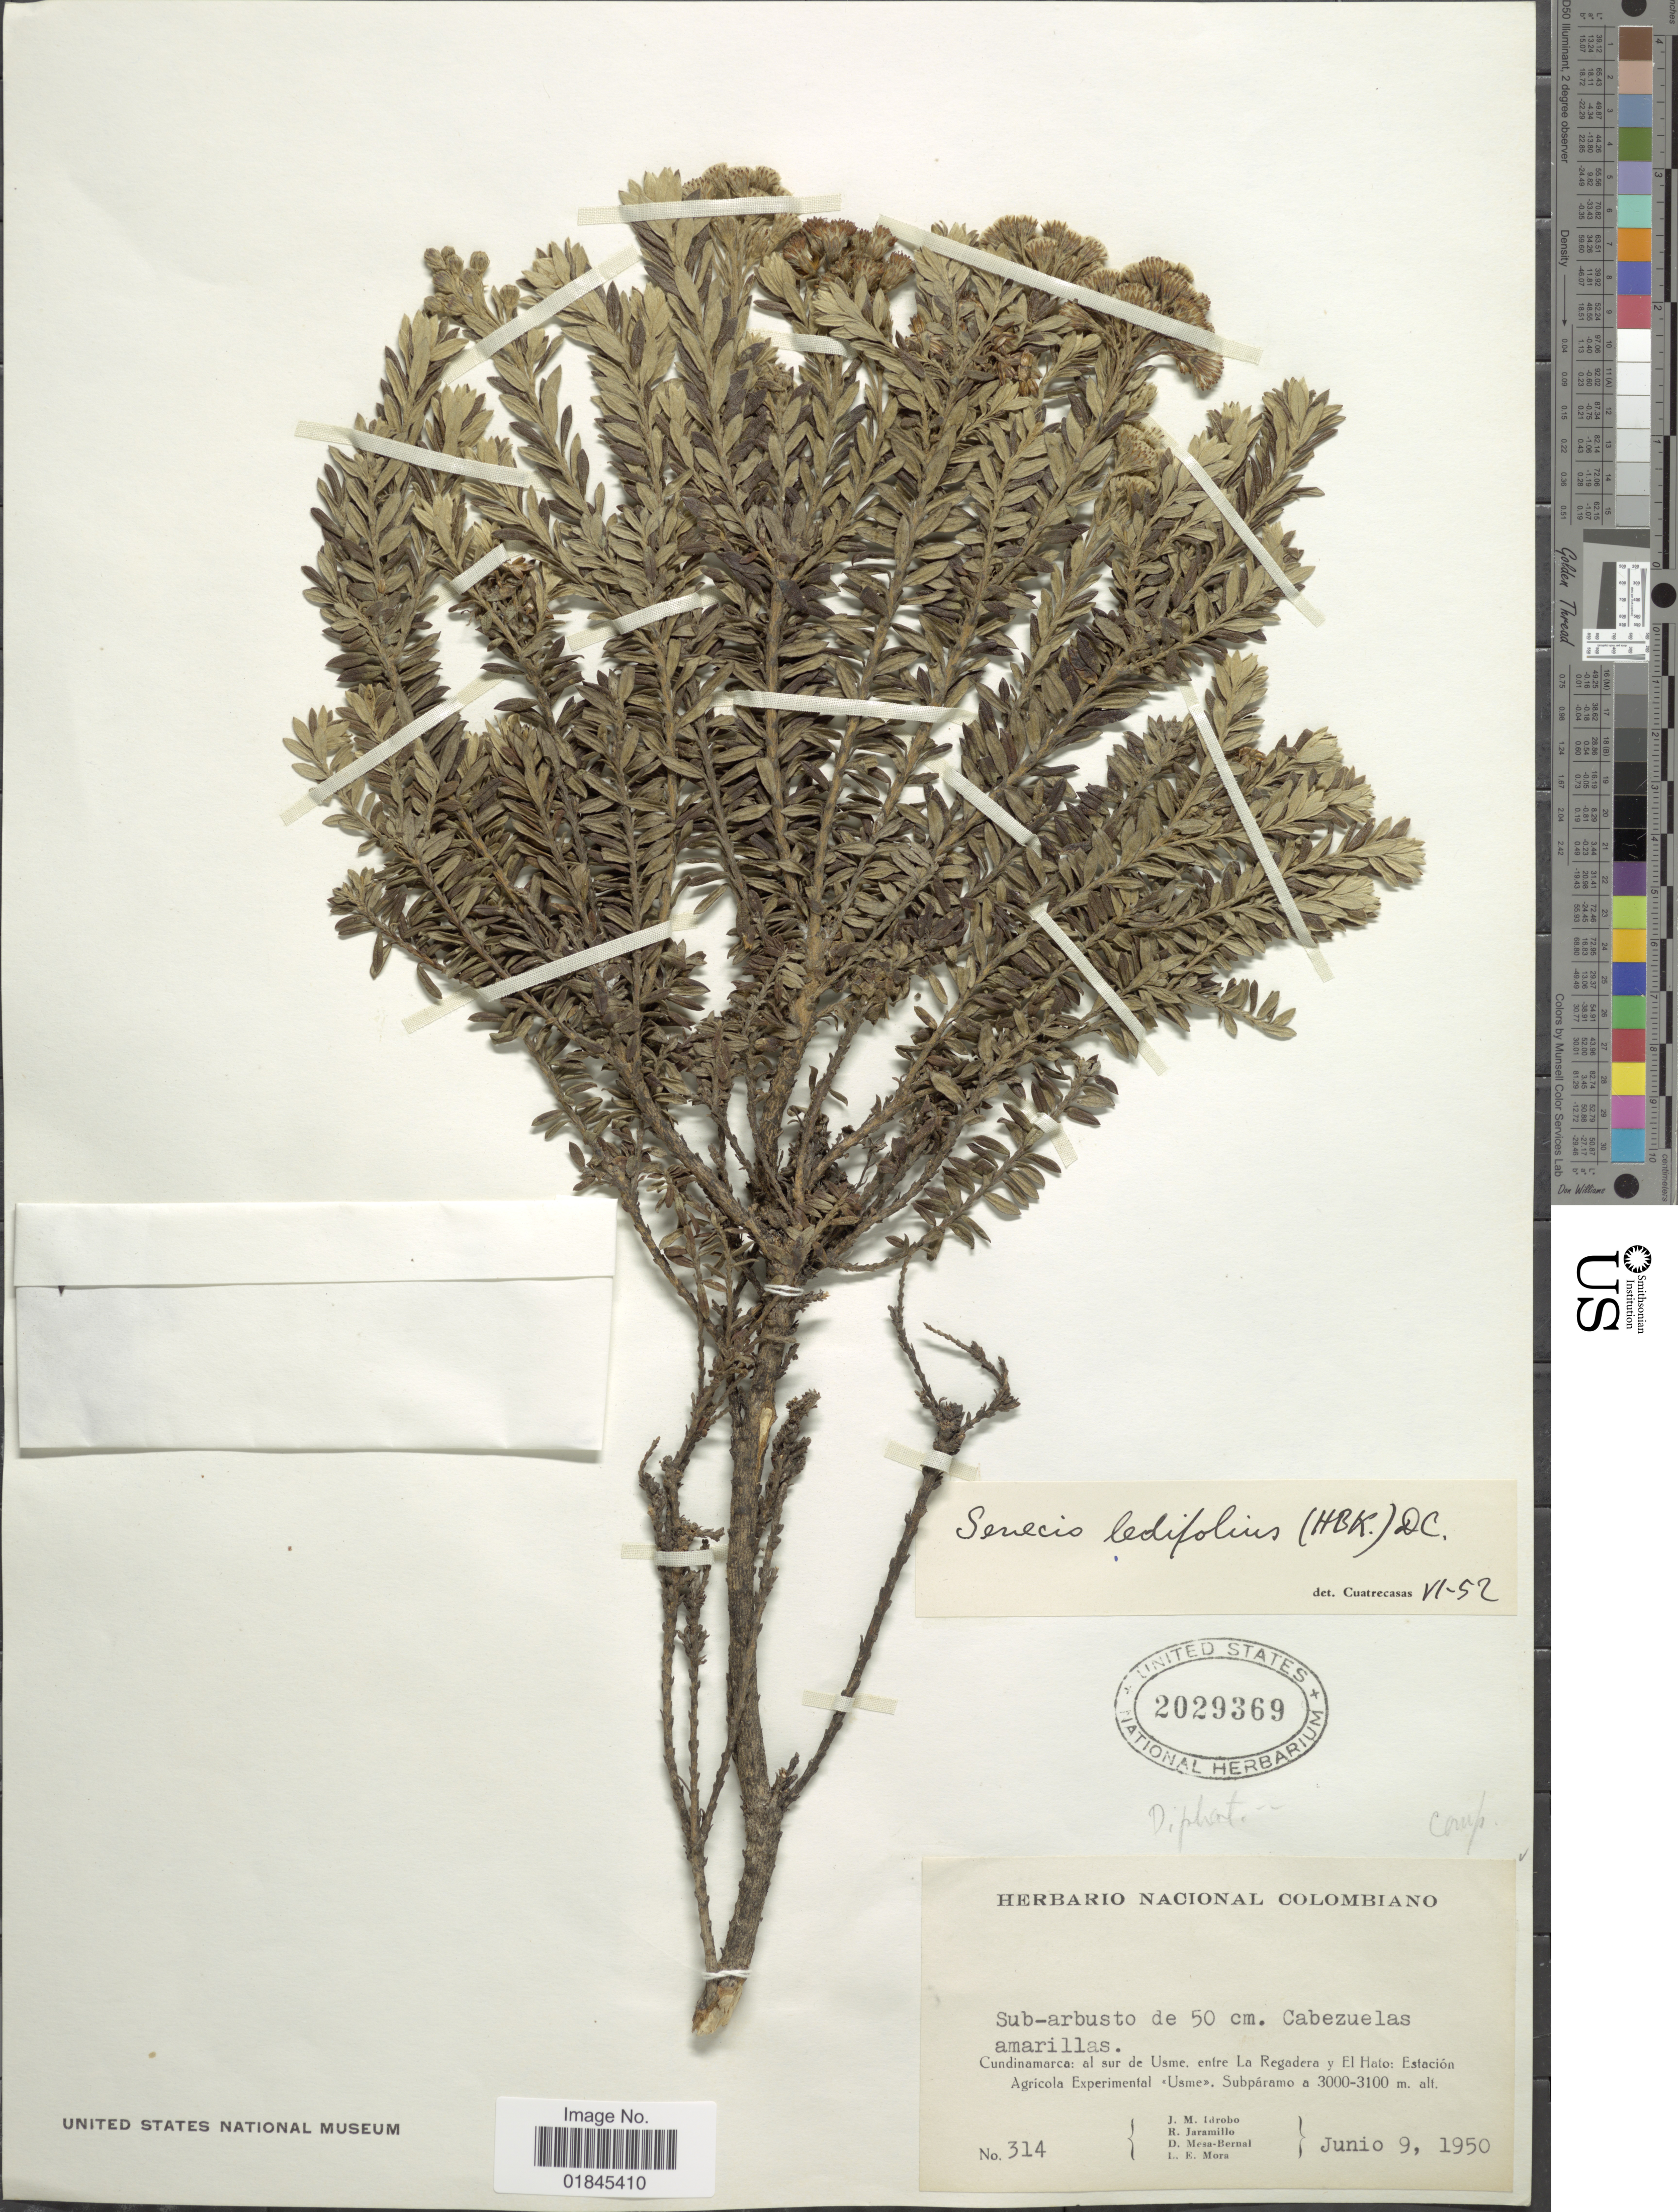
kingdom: Plantae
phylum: Tracheophyta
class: Magnoliopsida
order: Asterales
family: Asteraceae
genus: Pentacalia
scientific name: Pentacalia ledifolia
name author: (Kunth) Cuatrec.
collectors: J. M. Idrobo, R. Jaramillo M., D. Mesa Bernal & L. Mora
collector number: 314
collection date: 1950-06-09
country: Colombia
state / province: Cundinamarca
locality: Cundinamarca: al sur de Usme, entre La Regadera y El Hato: Estación Agricola Experimental <<Usme>>. Subpáramo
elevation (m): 3000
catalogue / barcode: US 2029369